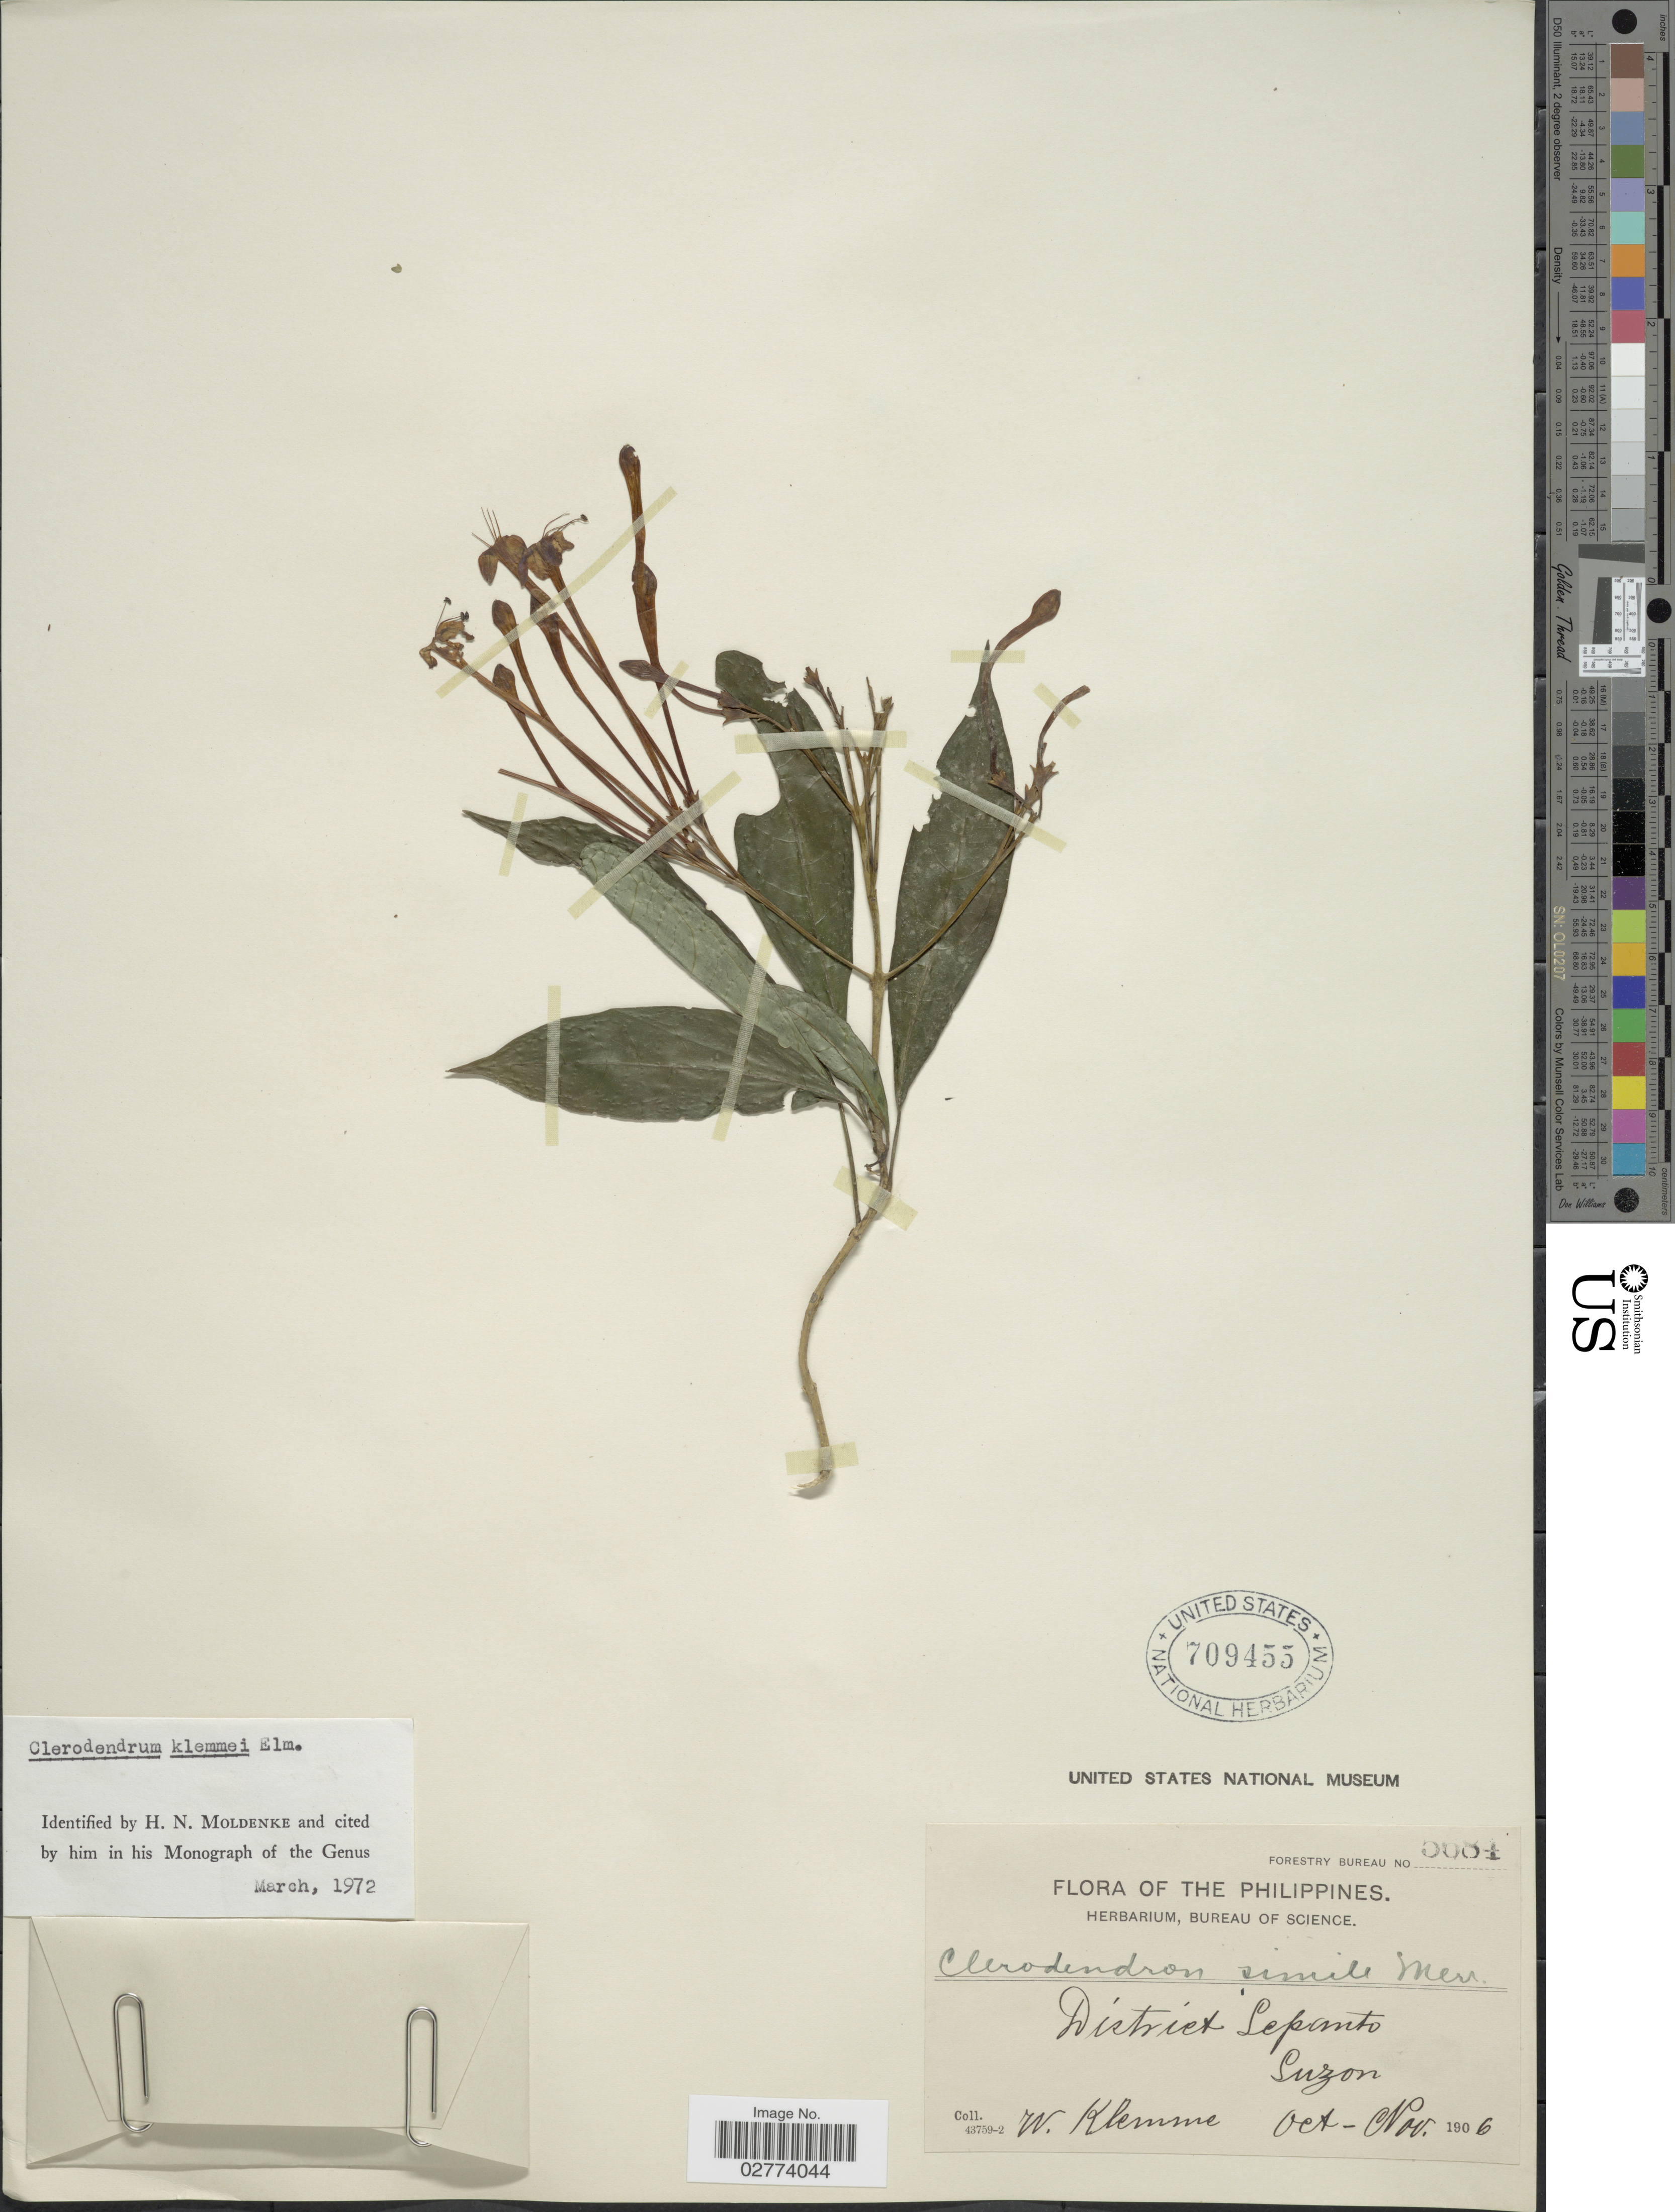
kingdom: Plantae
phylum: Tracheophyta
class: Magnoliopsida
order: Lamiales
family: Lamiaceae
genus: Clerodendrum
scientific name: Clerodendrum klemmei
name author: Elmer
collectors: W. Klemme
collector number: Forestry Bureau 5684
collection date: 1906-10/1906-11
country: Philippines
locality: District Lepanto, Luzon.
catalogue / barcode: US 709455